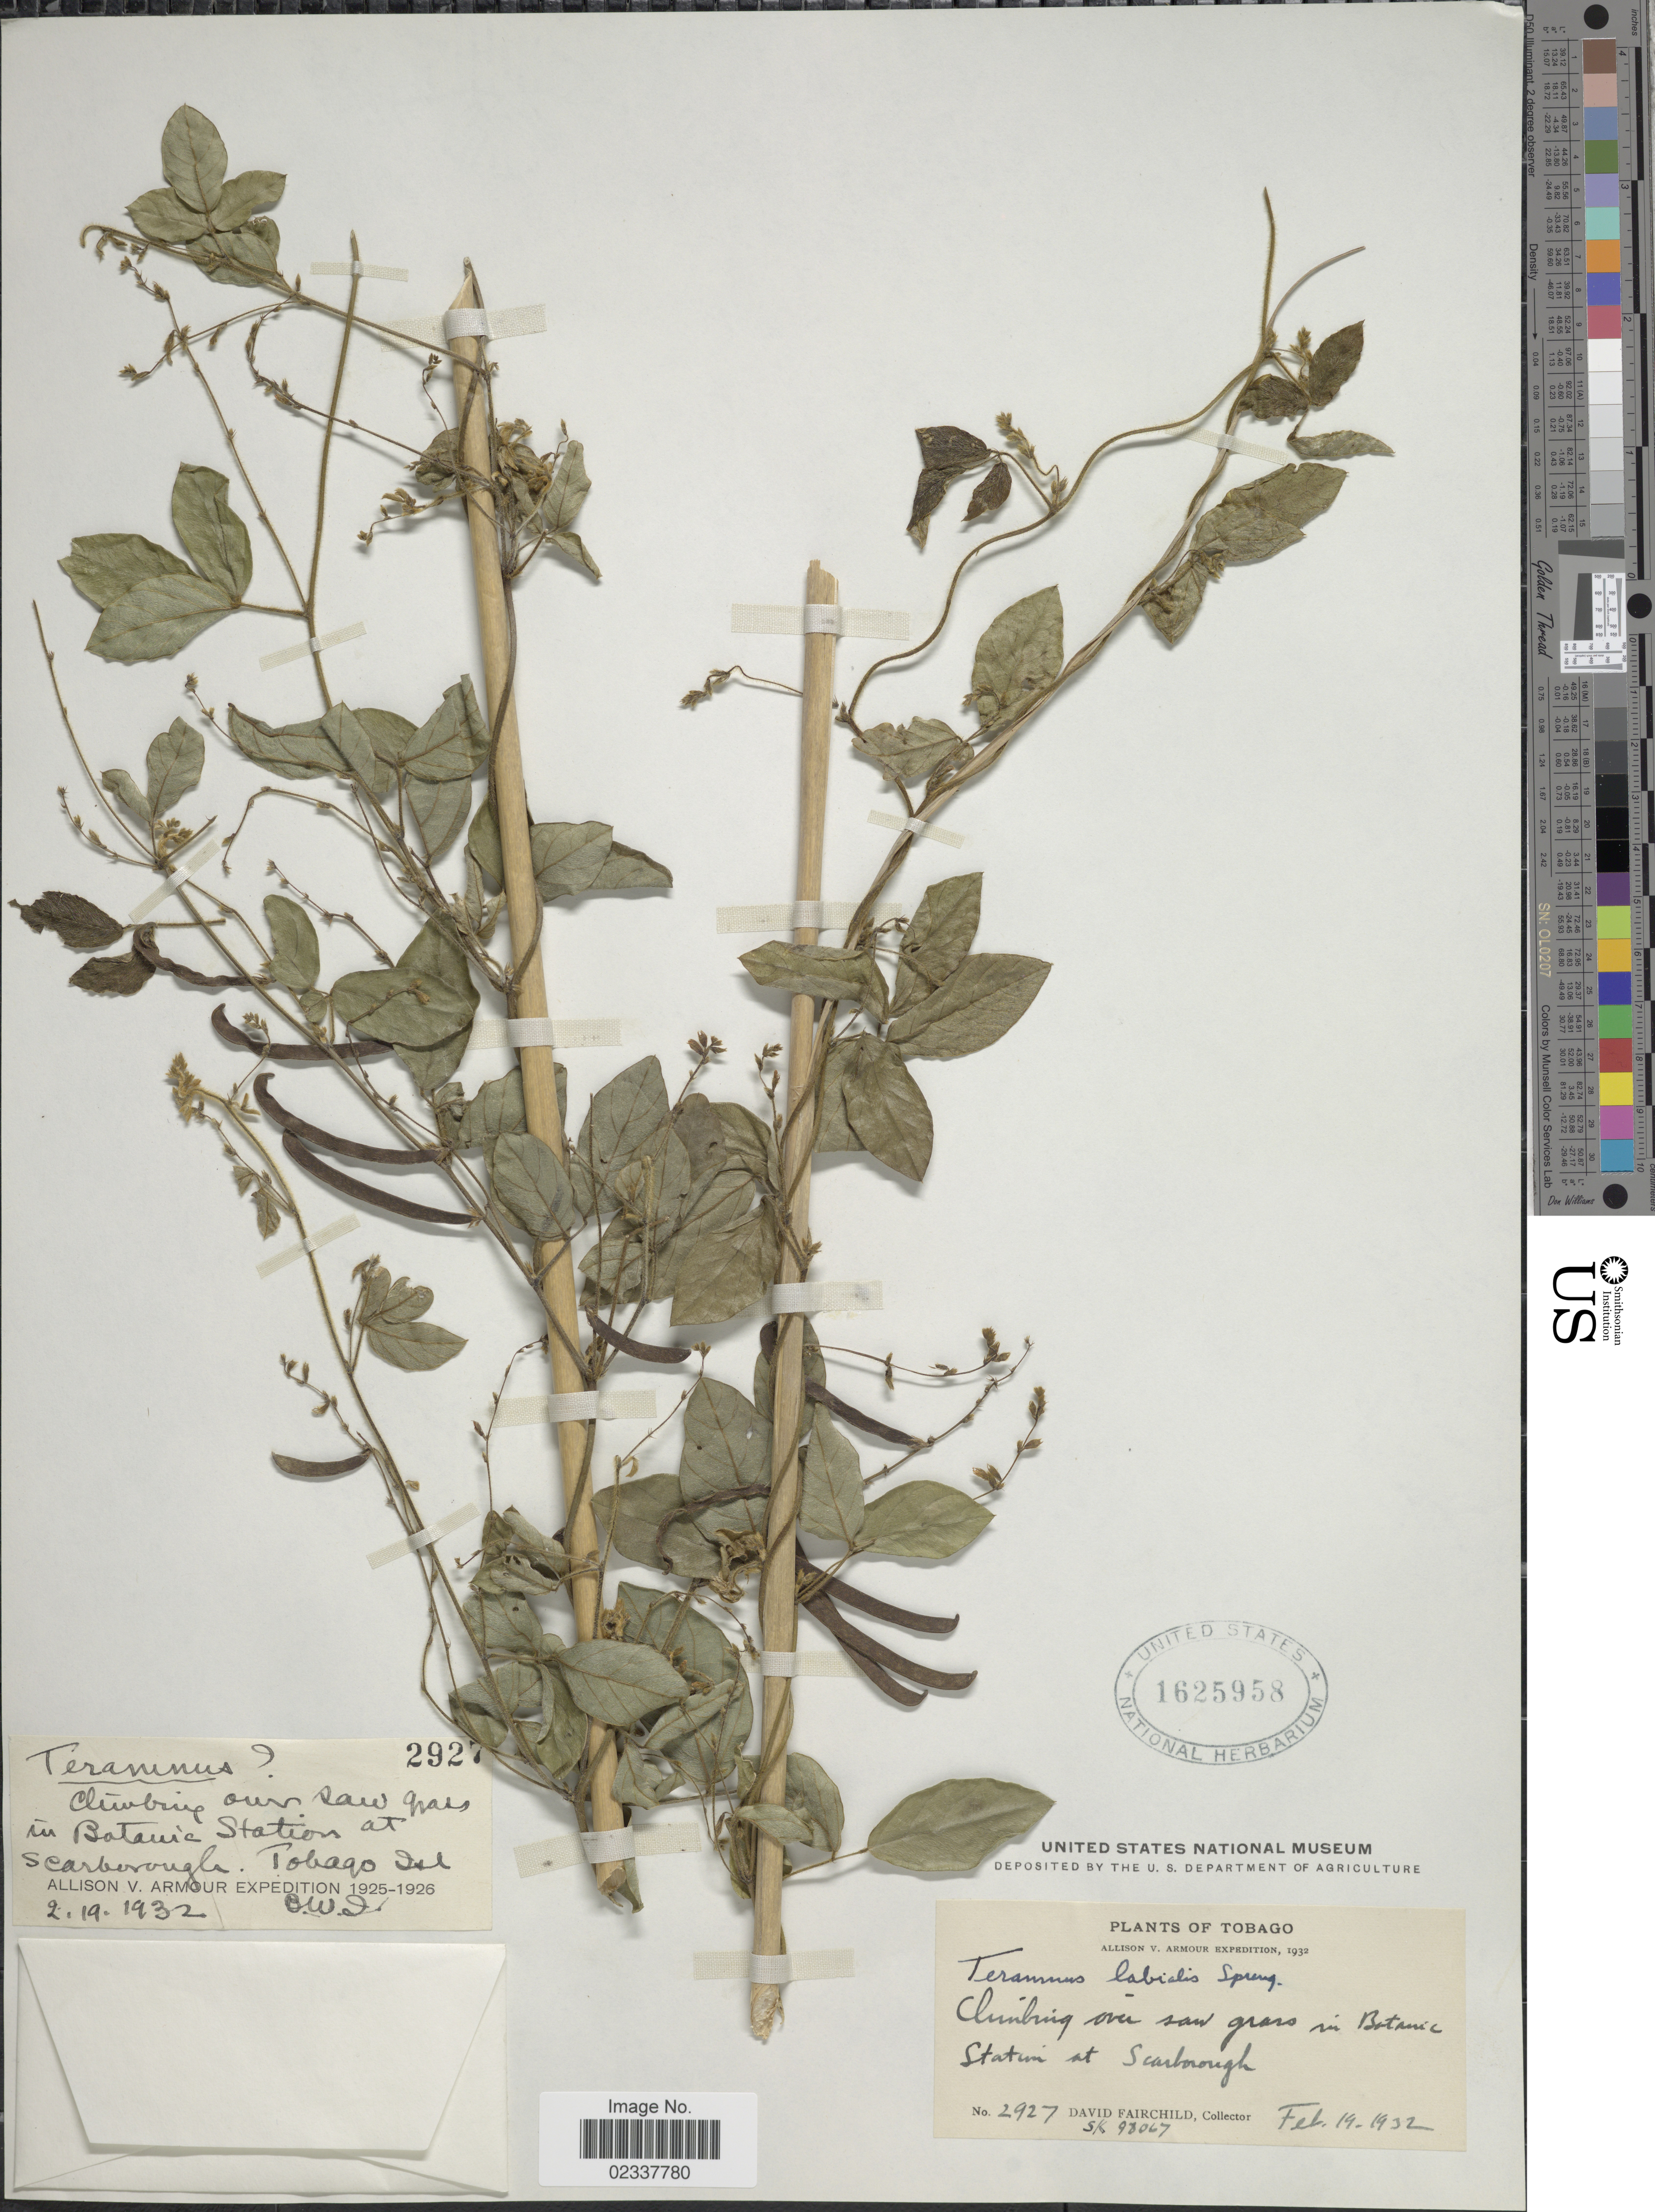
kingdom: Plantae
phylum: Tracheophyta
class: Magnoliopsida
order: Fabales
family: Fabaceae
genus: Teramnus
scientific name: Teramnus labialis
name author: (L. f.) Spreng.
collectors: D. Fairchild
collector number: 2927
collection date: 1932-02-19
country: Trinidad and Tobago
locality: Tobago, Botanic Station at Scarborough, Tobago Isl., B.W.I.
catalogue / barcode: US 1625958